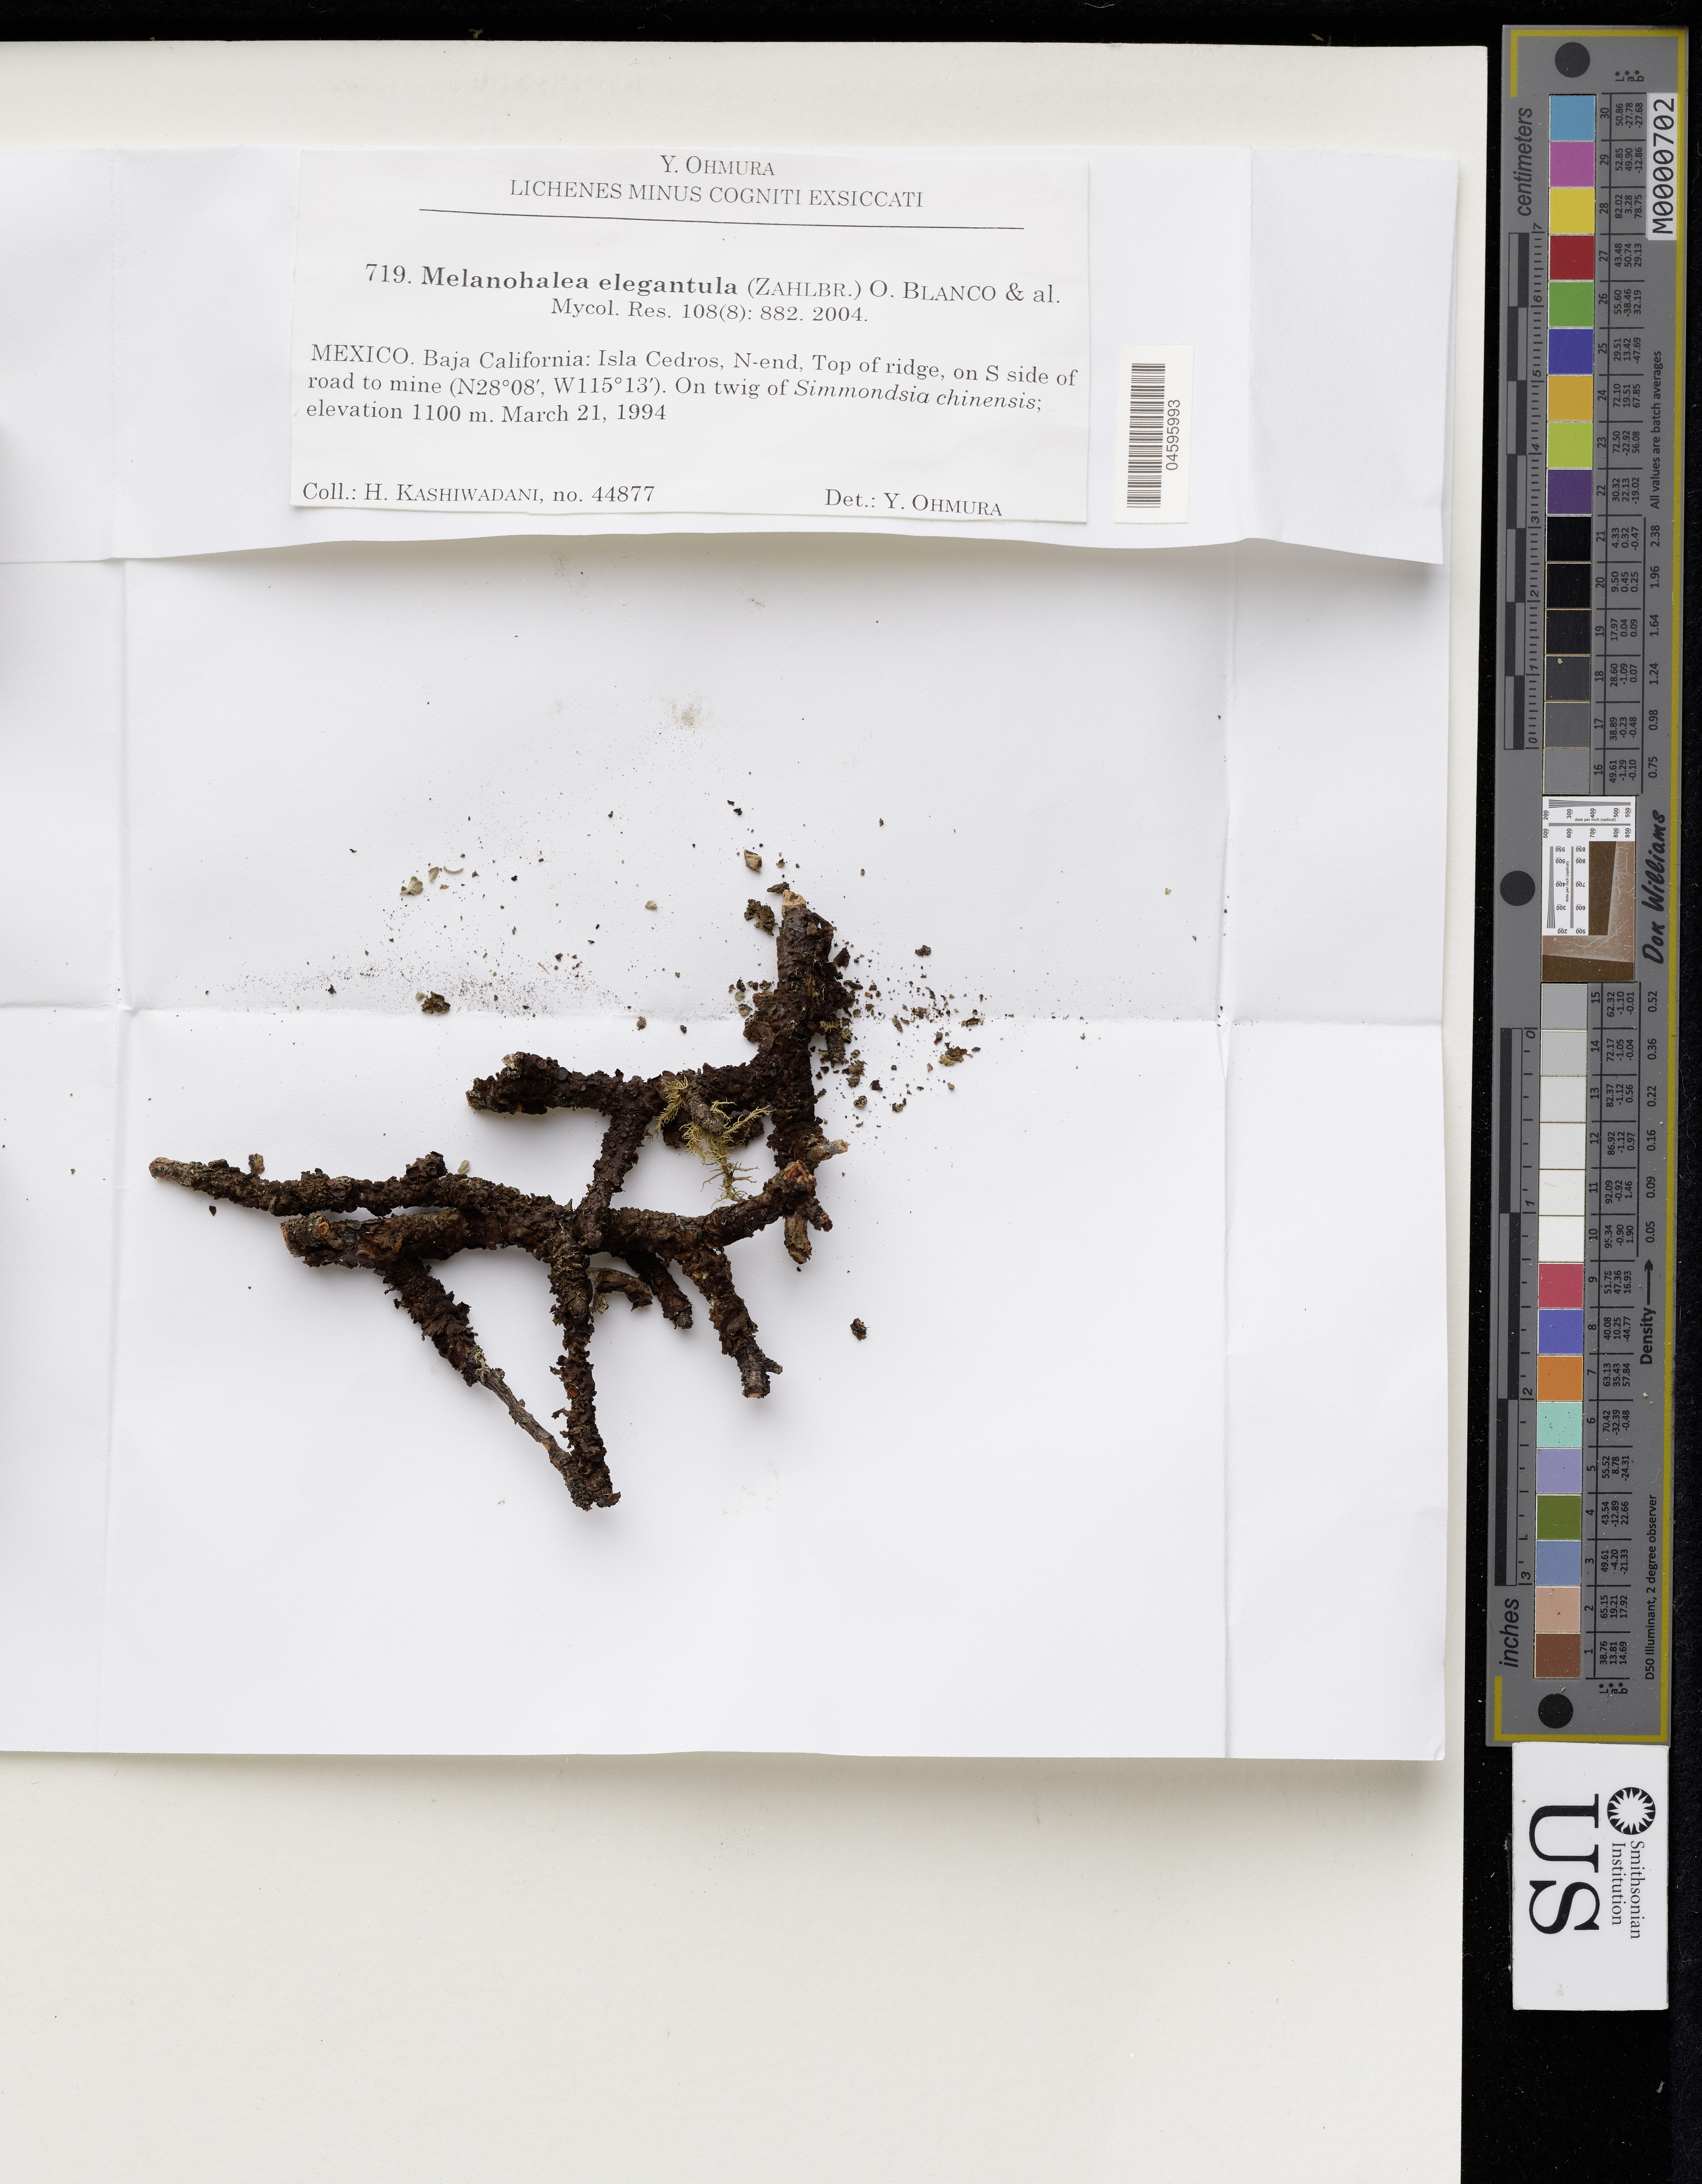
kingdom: Fungi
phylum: Ascomycota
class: Lecanoromycetes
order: Lecanorales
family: Parmeliaceae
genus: Melanohalea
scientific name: Melanohalea elegantula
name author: (Zahlbr.) O. Blanco et al.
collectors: H. Kashiwadani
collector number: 44877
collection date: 1994-03-21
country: Mexico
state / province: Baja California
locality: California: Isla Cedros, N-end, Top of ridge, on S side of road to mine.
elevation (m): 1100